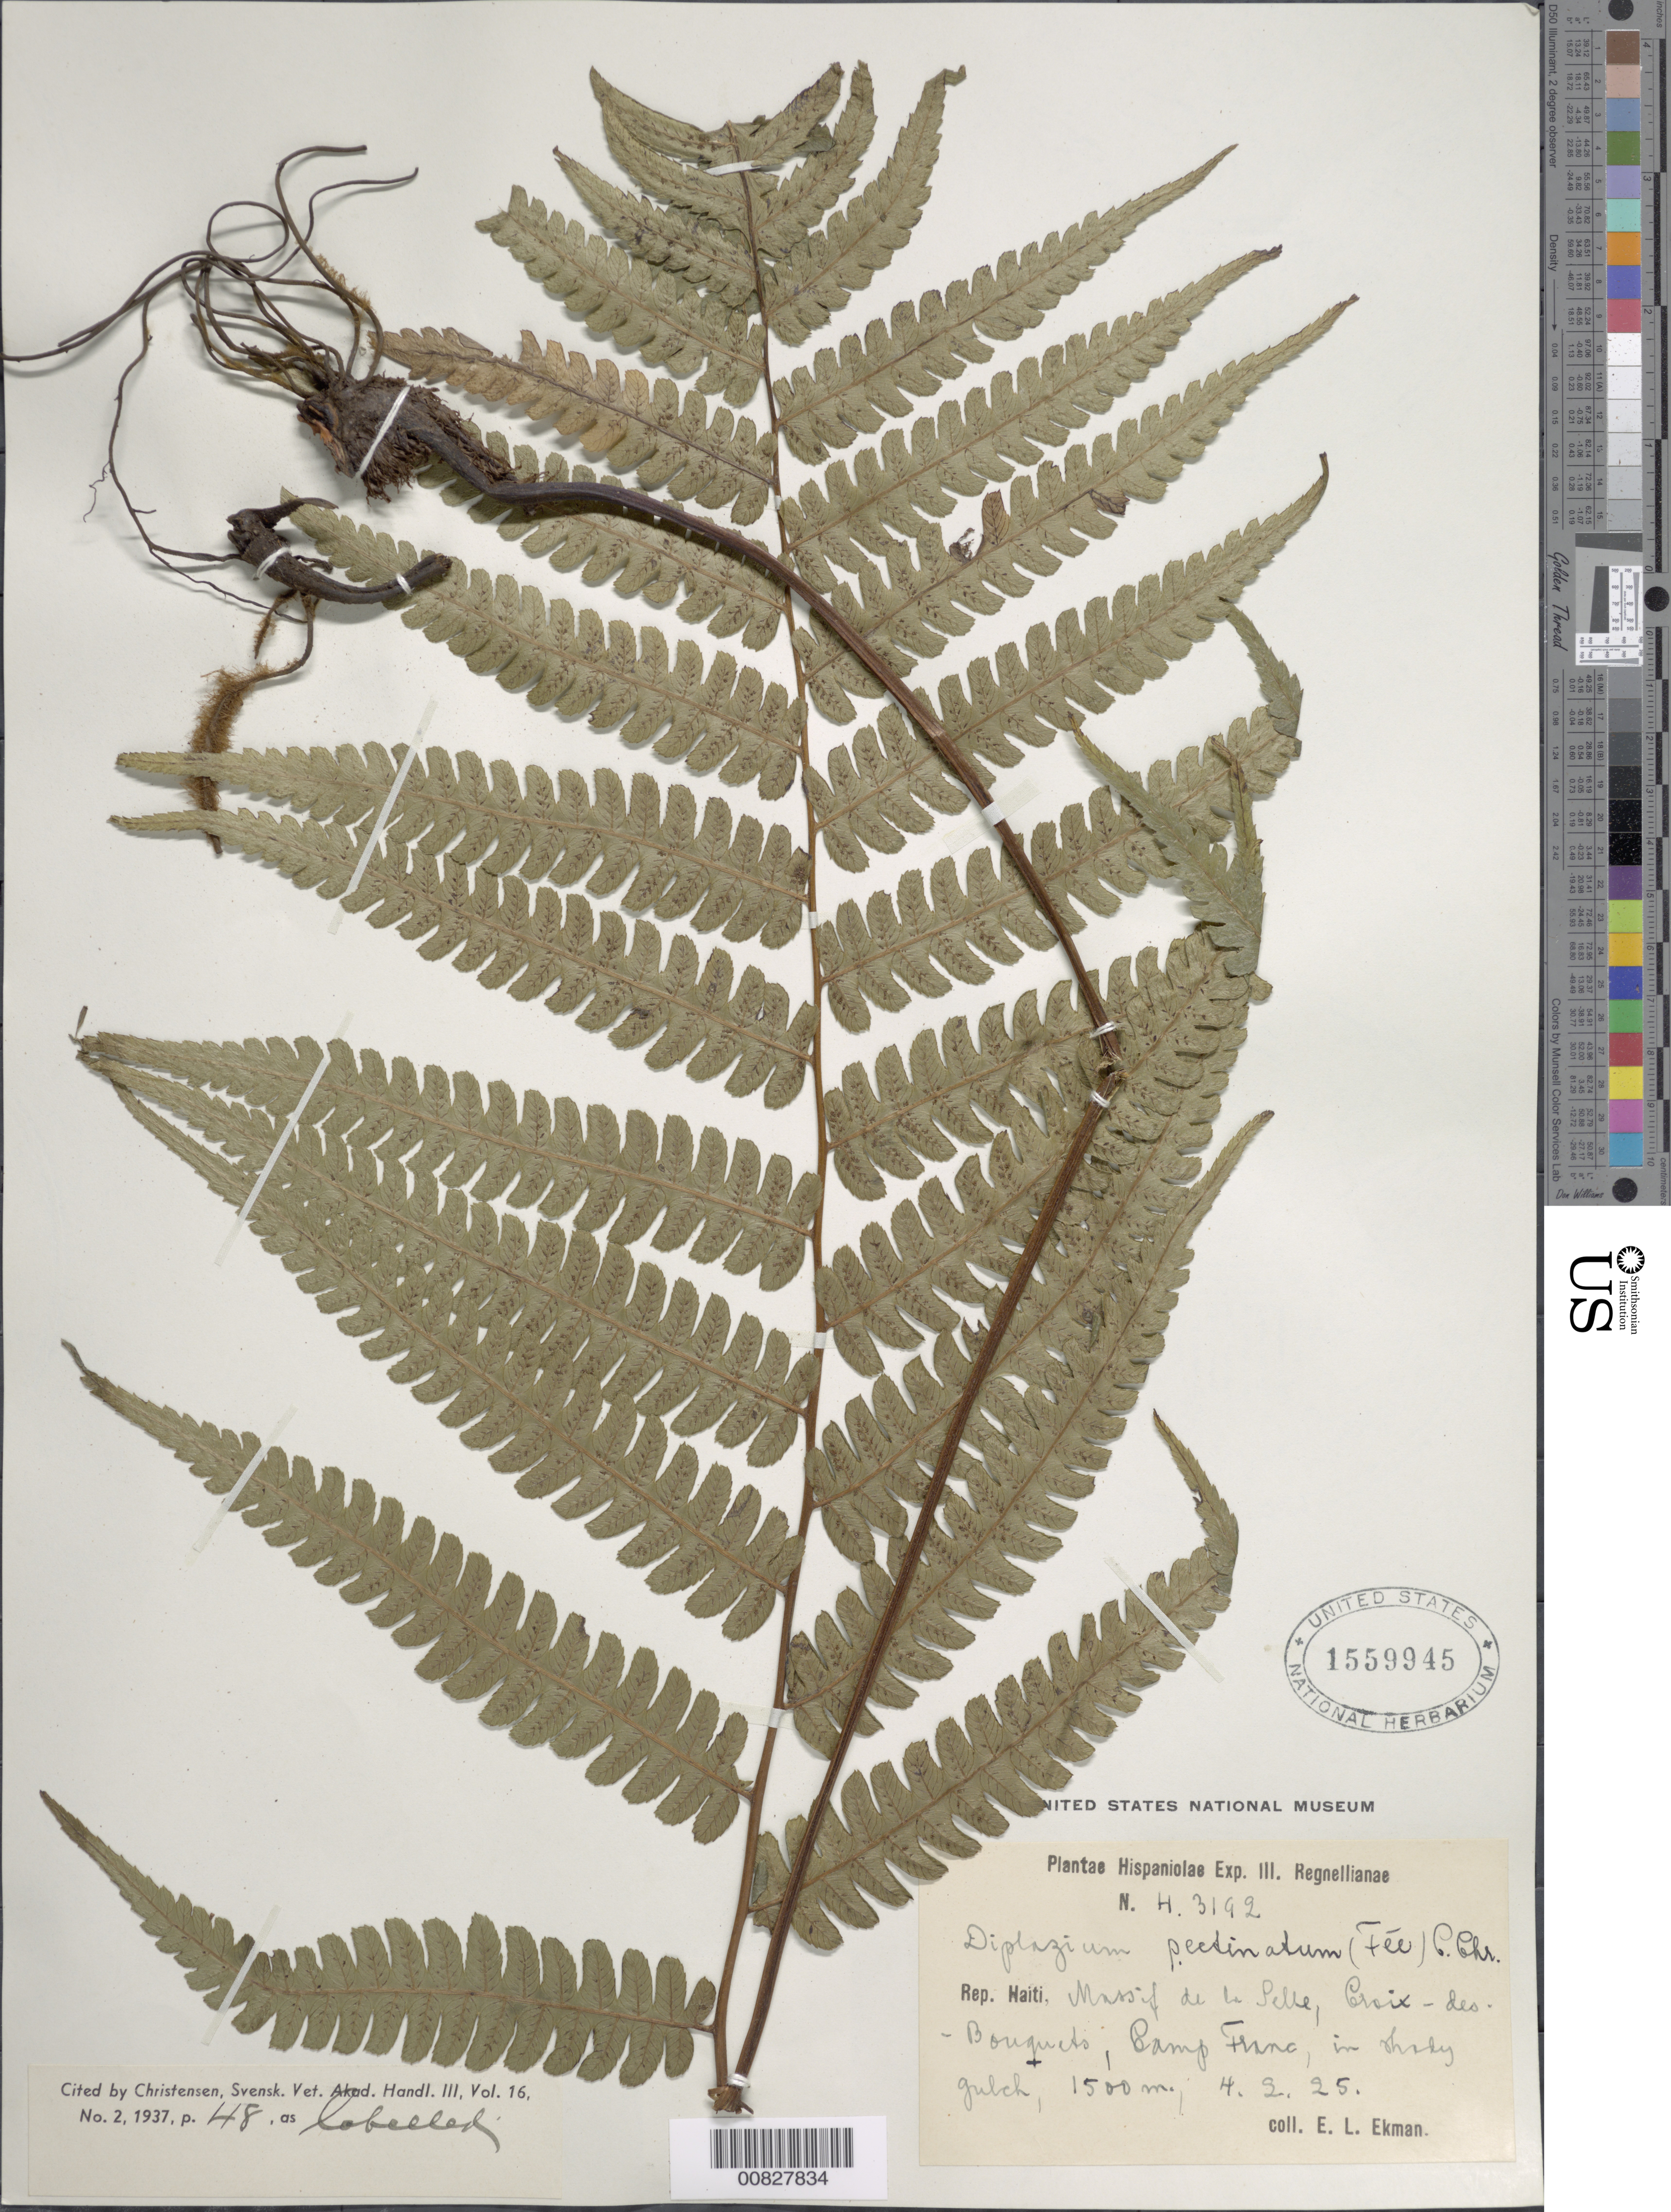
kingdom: Plantae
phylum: Tracheophyta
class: Polypodiopsida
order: Polypodiales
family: Athyriaceae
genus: Diplazium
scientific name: Diplazium tussacii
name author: Fée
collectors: E. L. Ekman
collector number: H 3192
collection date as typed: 04 Feb 1925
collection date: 1925-02-04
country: Haiti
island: Hispaniola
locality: Massif de la Selle, Croix des Bouquets, Camp Franc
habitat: Shady gulch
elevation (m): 1500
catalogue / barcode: US 1559945